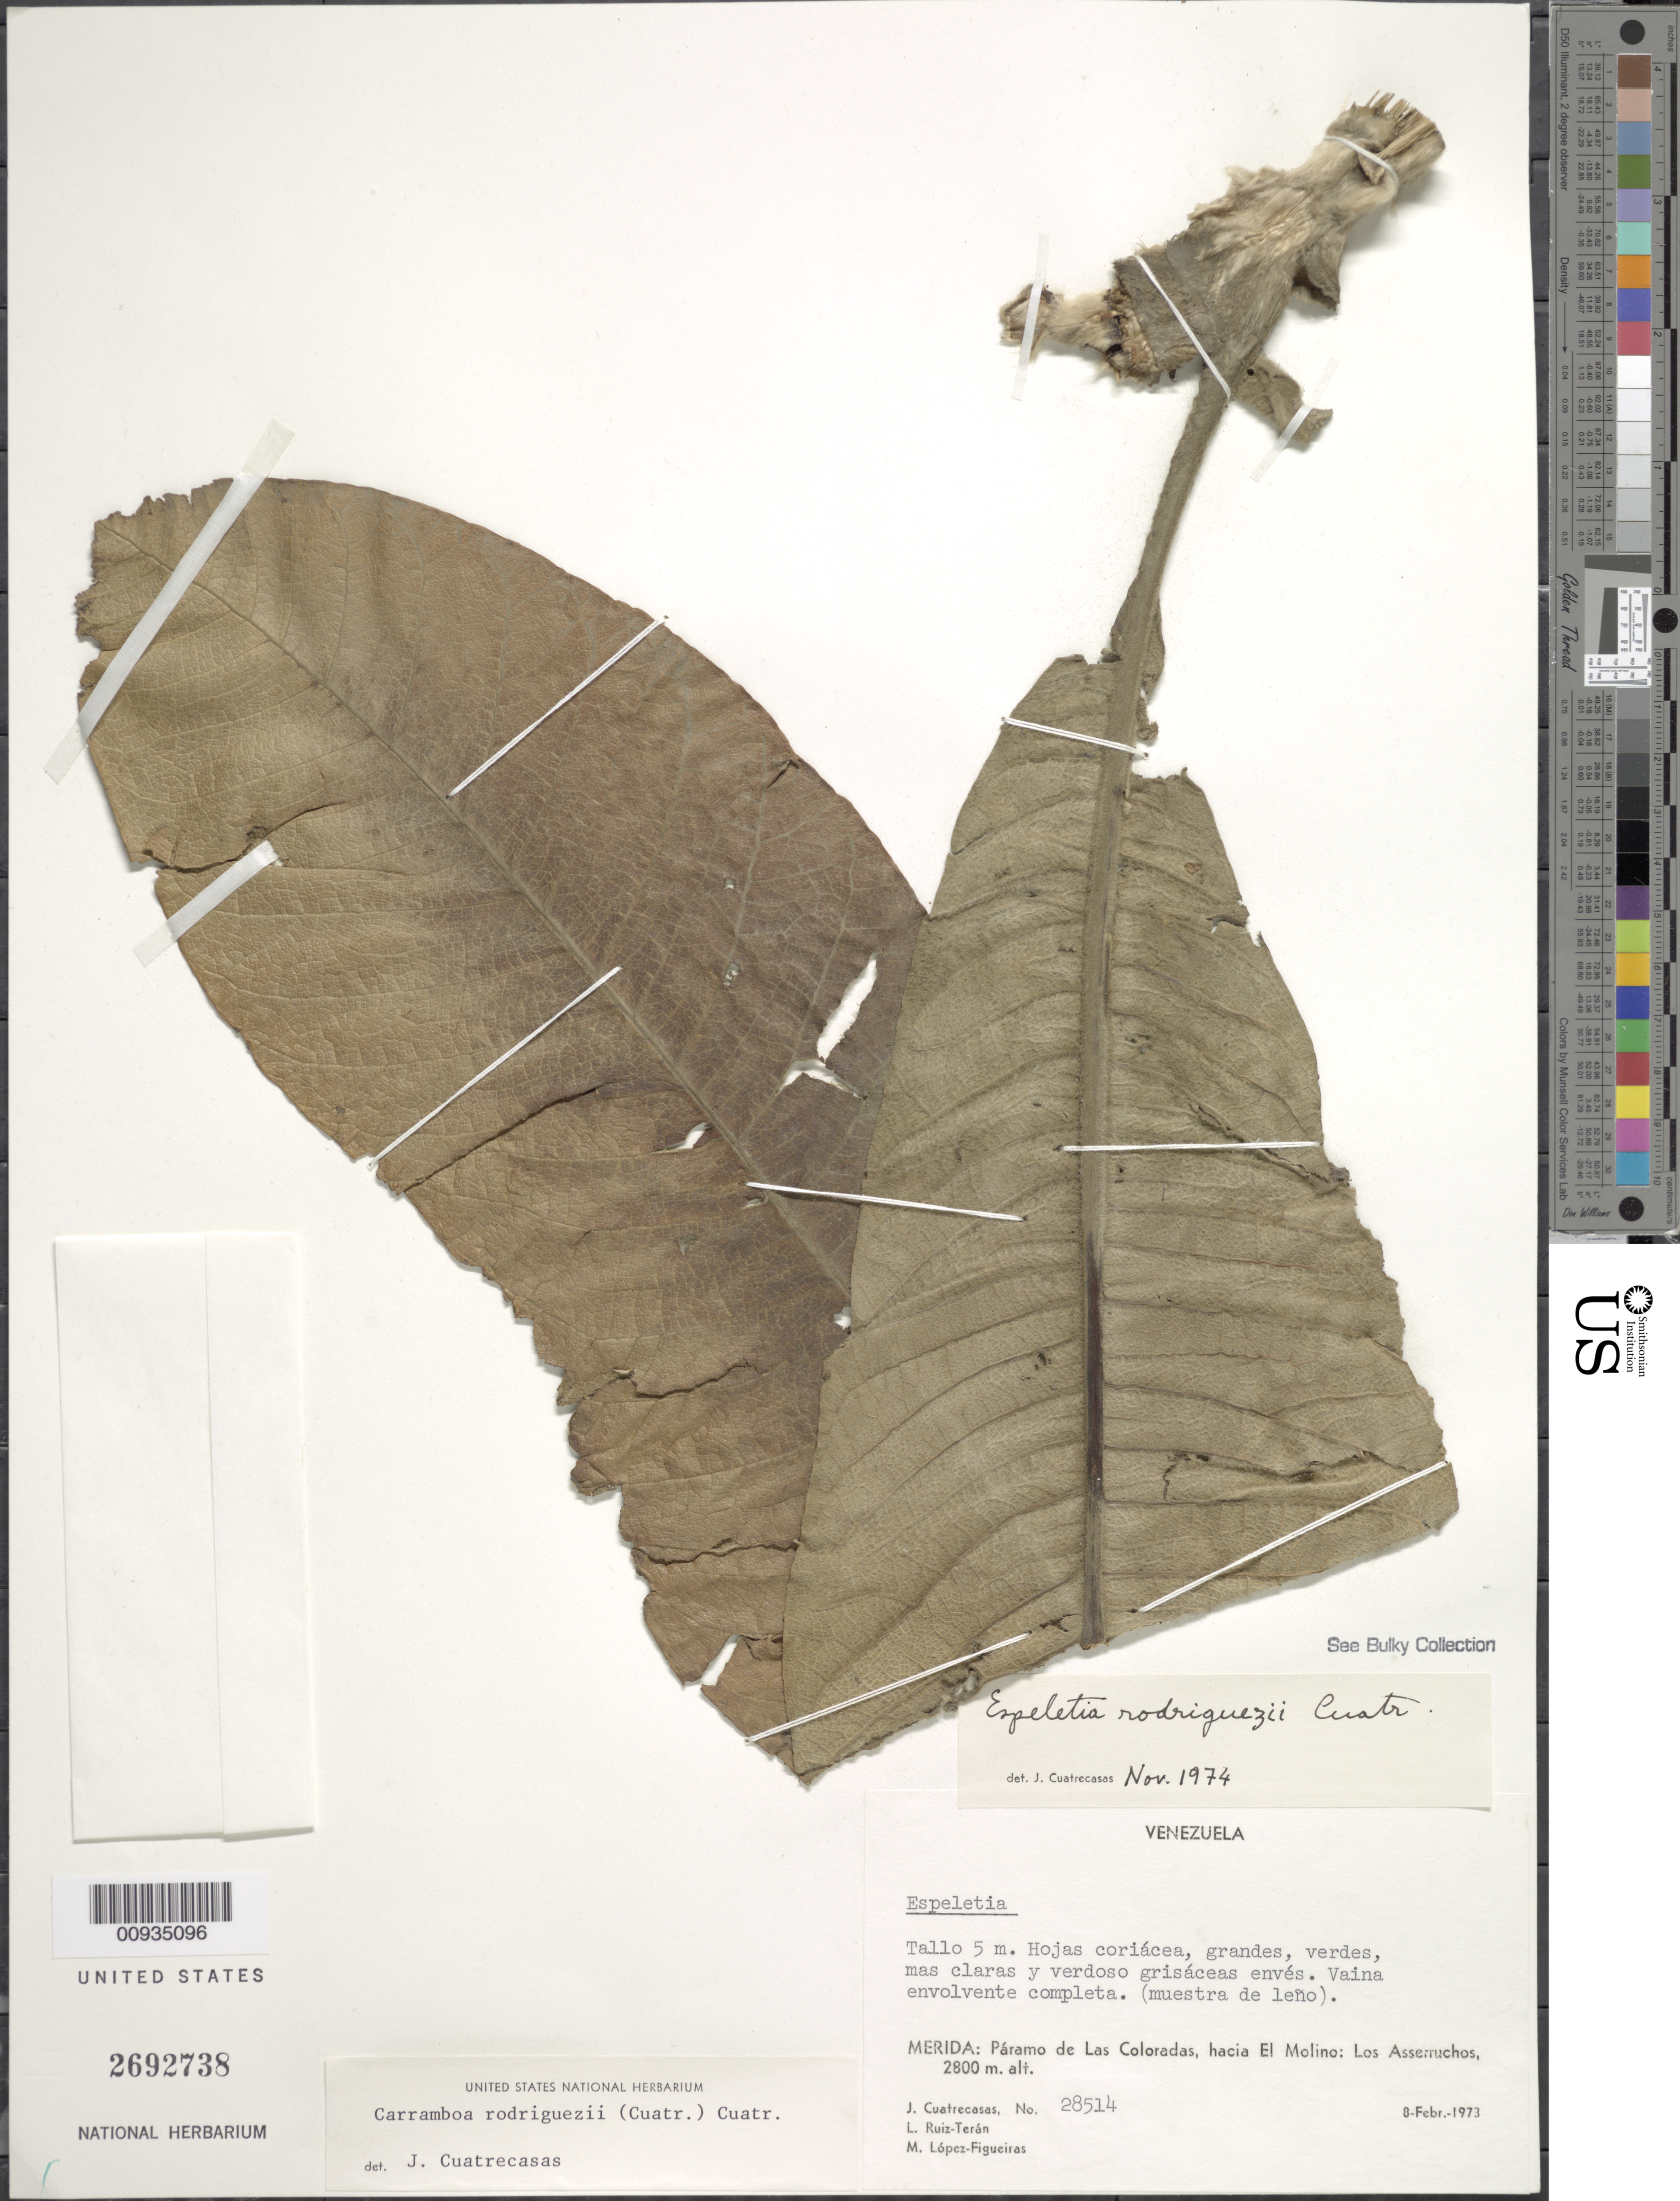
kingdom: Plantae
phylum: Tracheophyta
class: Magnoliopsida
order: Asterales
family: Asteraceae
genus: Carramboa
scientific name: Carramboa rodriguezii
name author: (Cuatrec.) Cuatrec.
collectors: J. Cuatrecasas, L. E. Ruíz-Terán & M. López Figueiras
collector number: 28514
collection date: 1973-02-08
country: Venezuela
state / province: Mérida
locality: Paramo de Las Coloradas, hacia El Molino: Los Asserruchos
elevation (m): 2800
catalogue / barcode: US 2692738